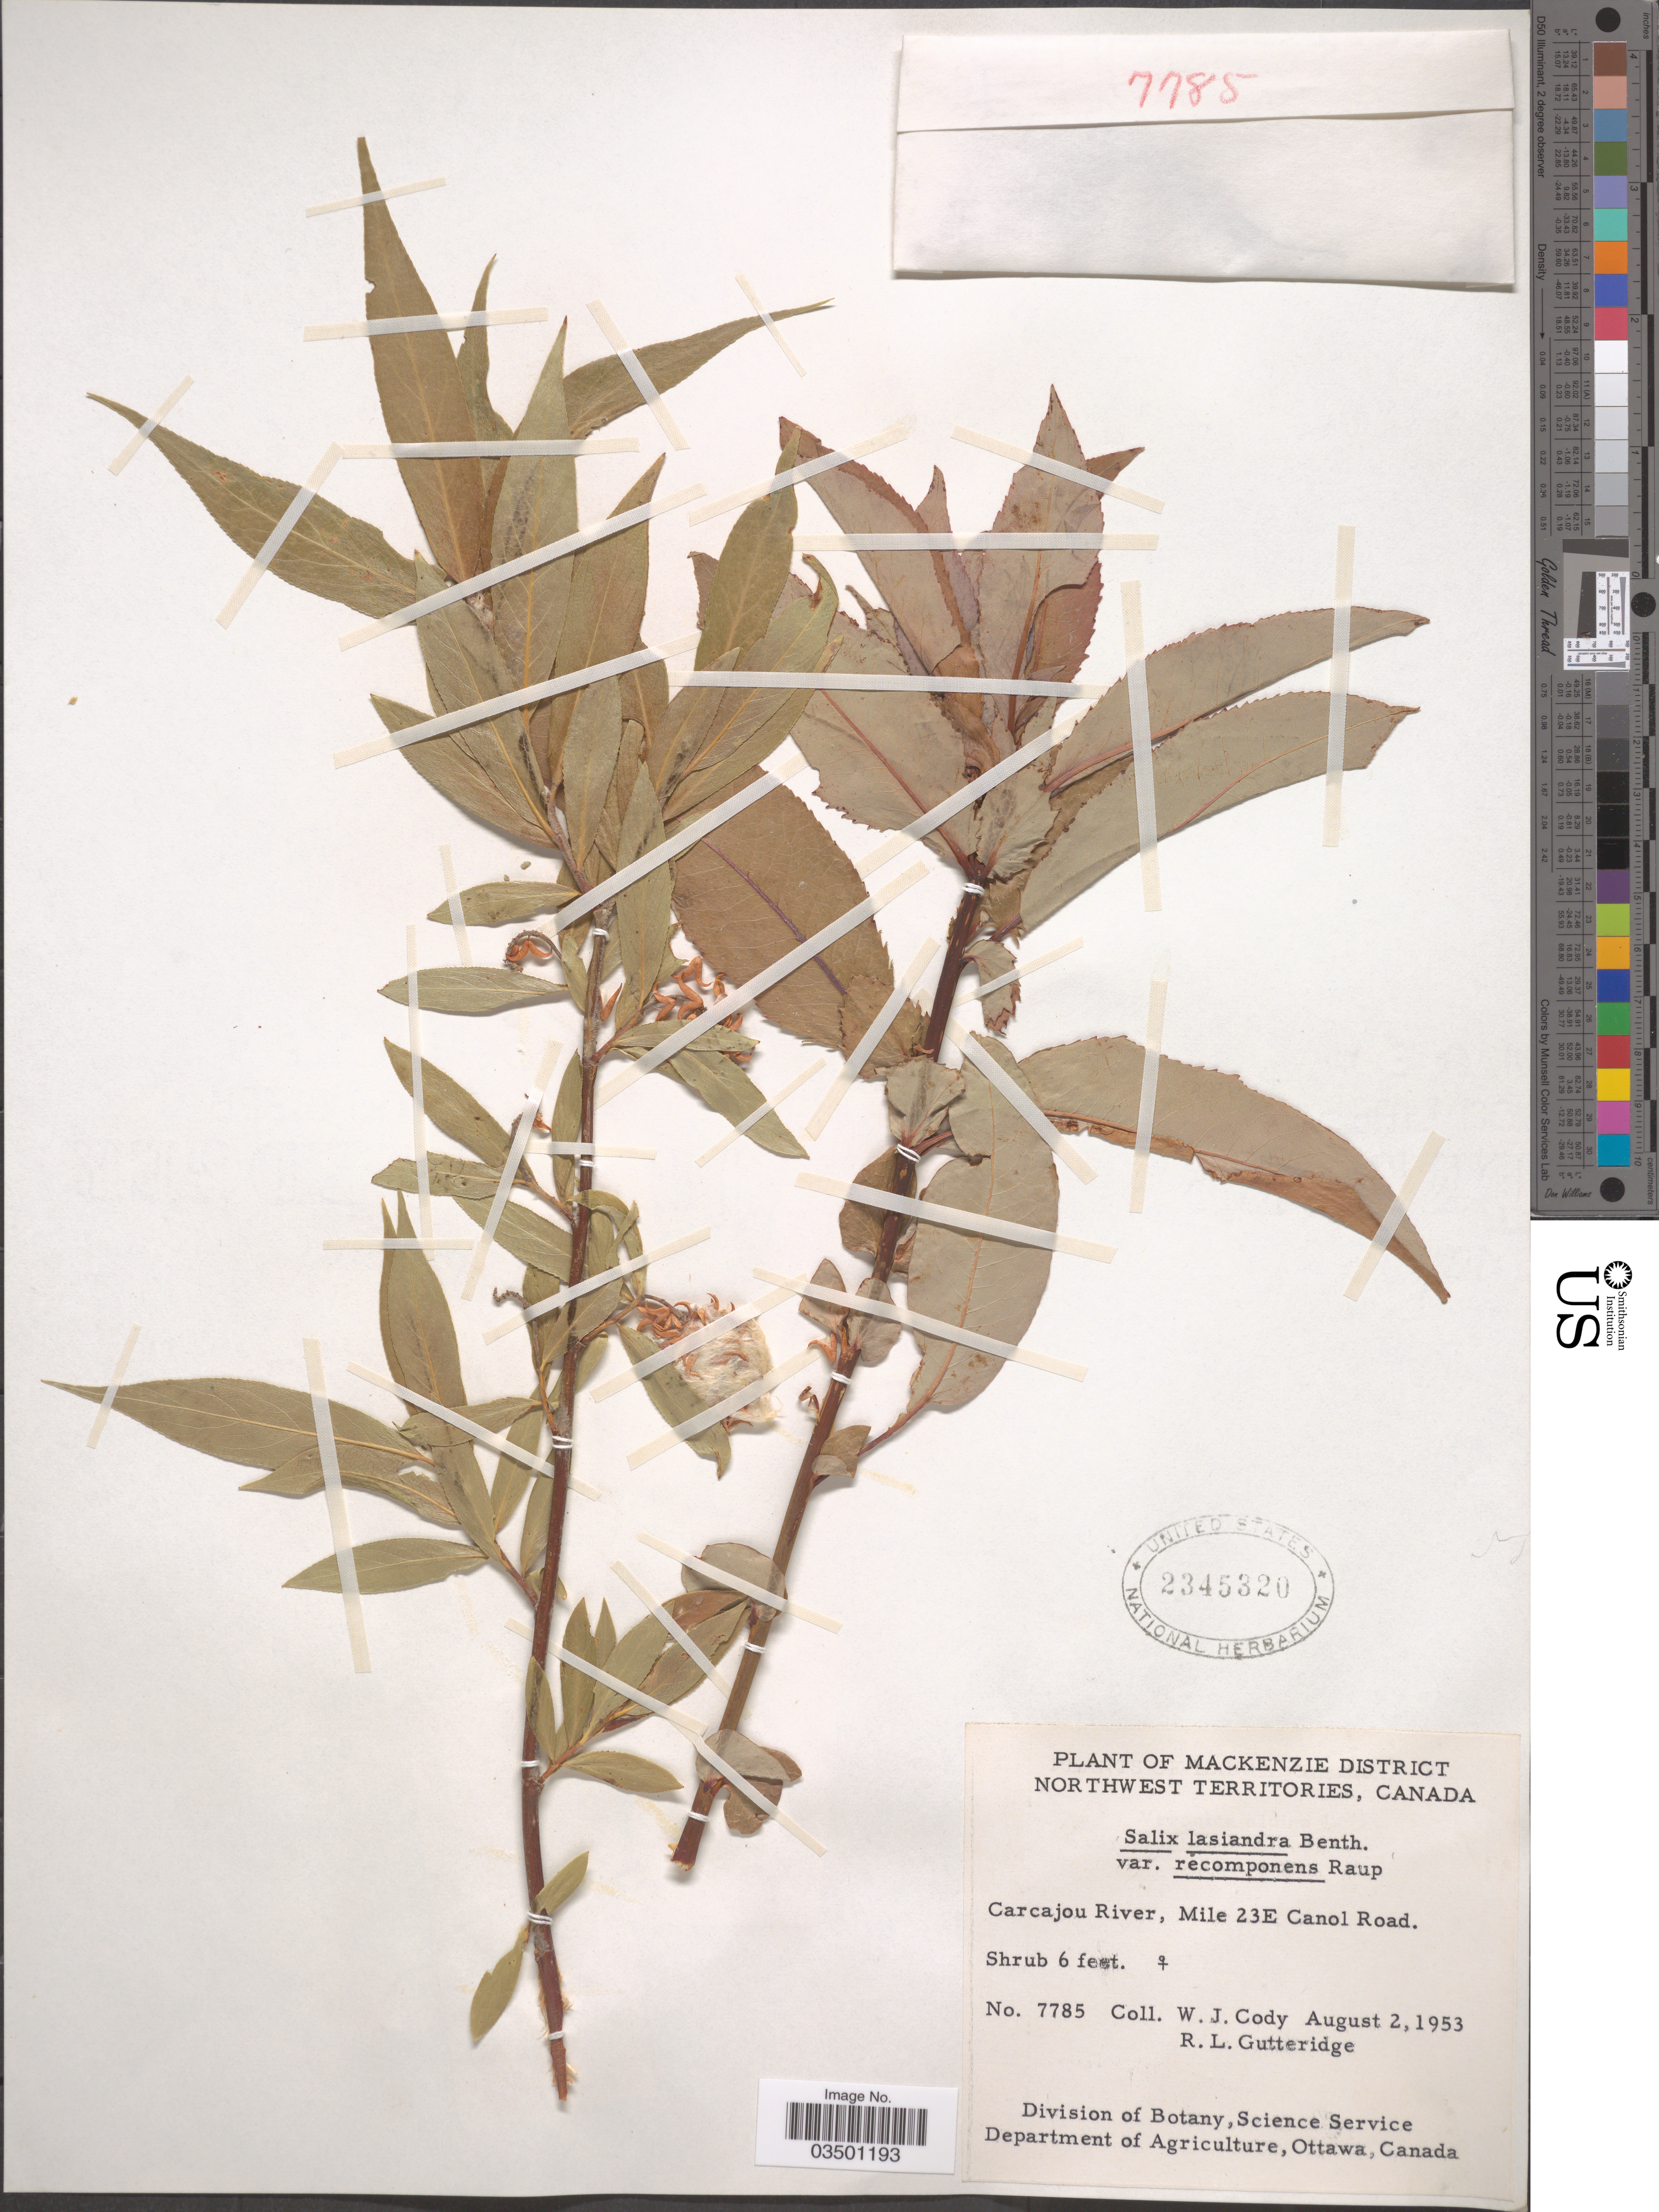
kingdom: Plantae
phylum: Tracheophyta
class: Magnoliopsida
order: Malpighiales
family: Salicaceae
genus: Salix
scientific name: Salix lasiandra var. recomponens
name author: Raup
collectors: W. Cody & R. Gutteridge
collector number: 7785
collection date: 1953-08-02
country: Canada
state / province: Northwest Territories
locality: Mackenzie District. Carcajou River, Mile 23E Canol Road.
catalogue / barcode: US 2345320